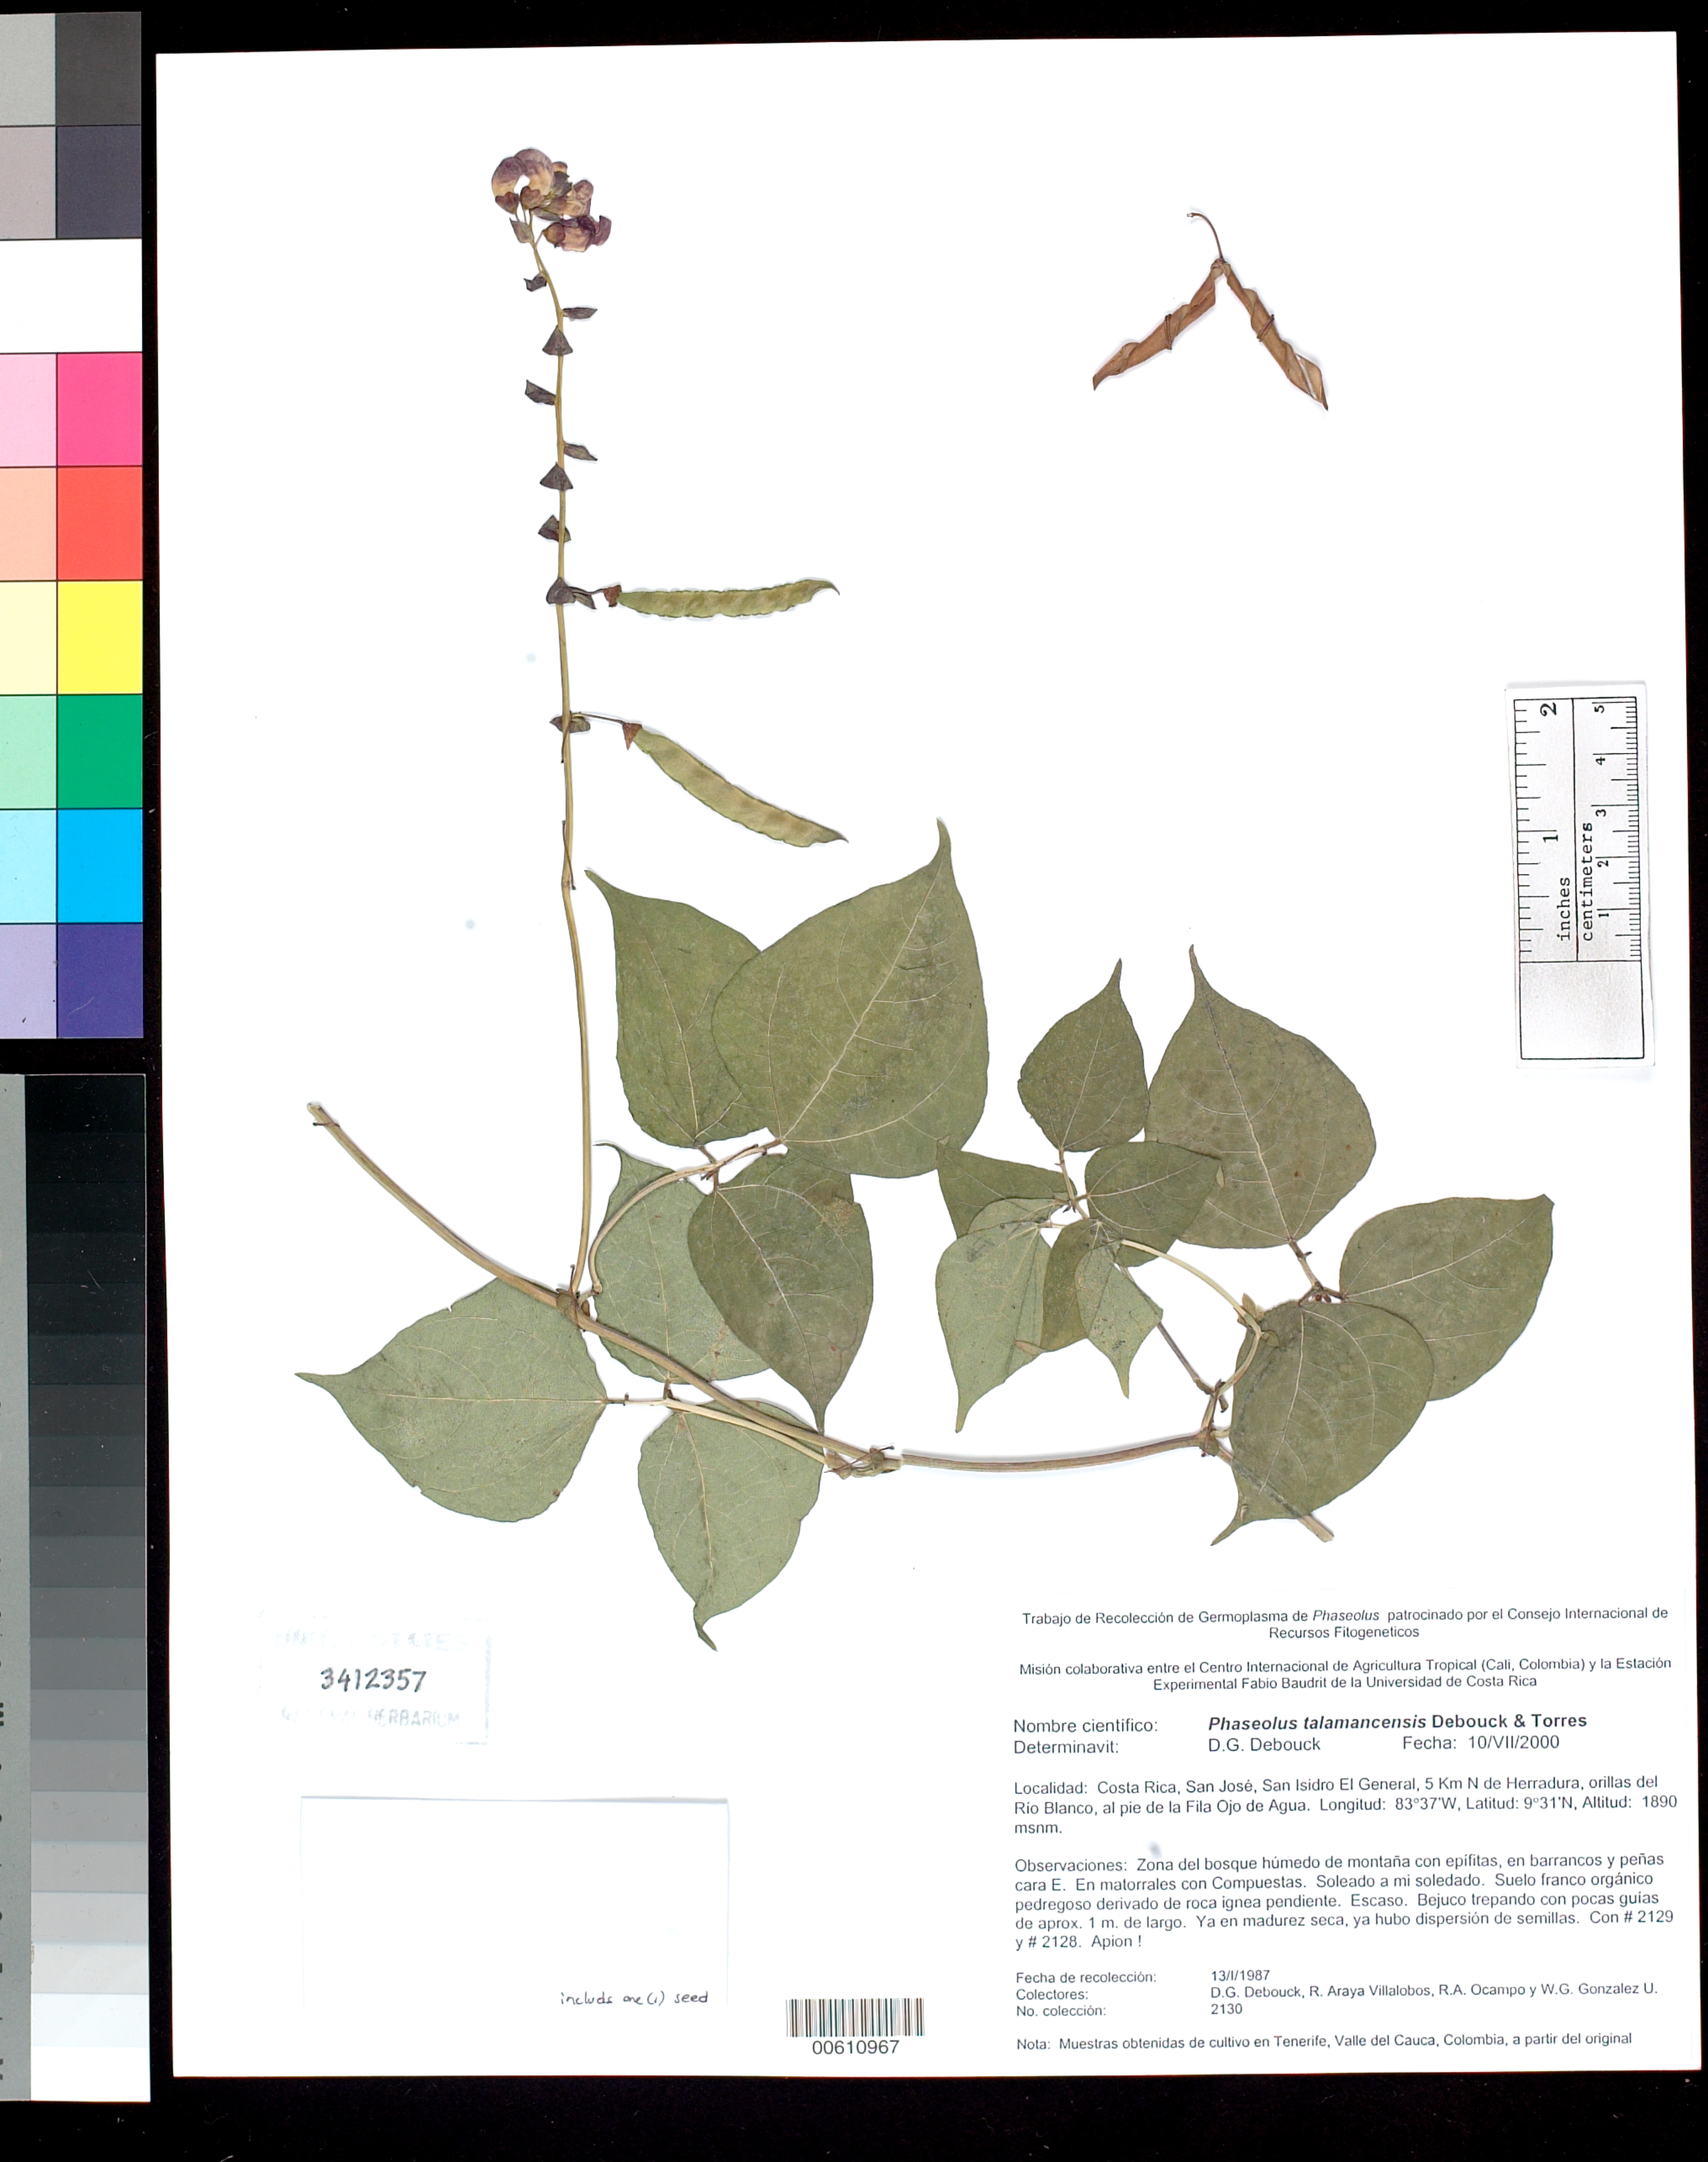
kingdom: Plantae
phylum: Tracheophyta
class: Magnoliopsida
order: Fabales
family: Fabaceae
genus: Phaseolus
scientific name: Phaseolus talamancensis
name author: Debouck & Torres Gonz.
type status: Isotype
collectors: D. Debouck, R. Araya Villalobos, R. Ocampo & W. Gonzalez U.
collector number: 2130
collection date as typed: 13 Jan 1987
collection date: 1987-01-13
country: Costa Rica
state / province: San José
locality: San Isidro El General, 5 Km N of Herradura, orillas del Rio Blanco, al pie de la Fila Ojo de Agua.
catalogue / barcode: US 341235